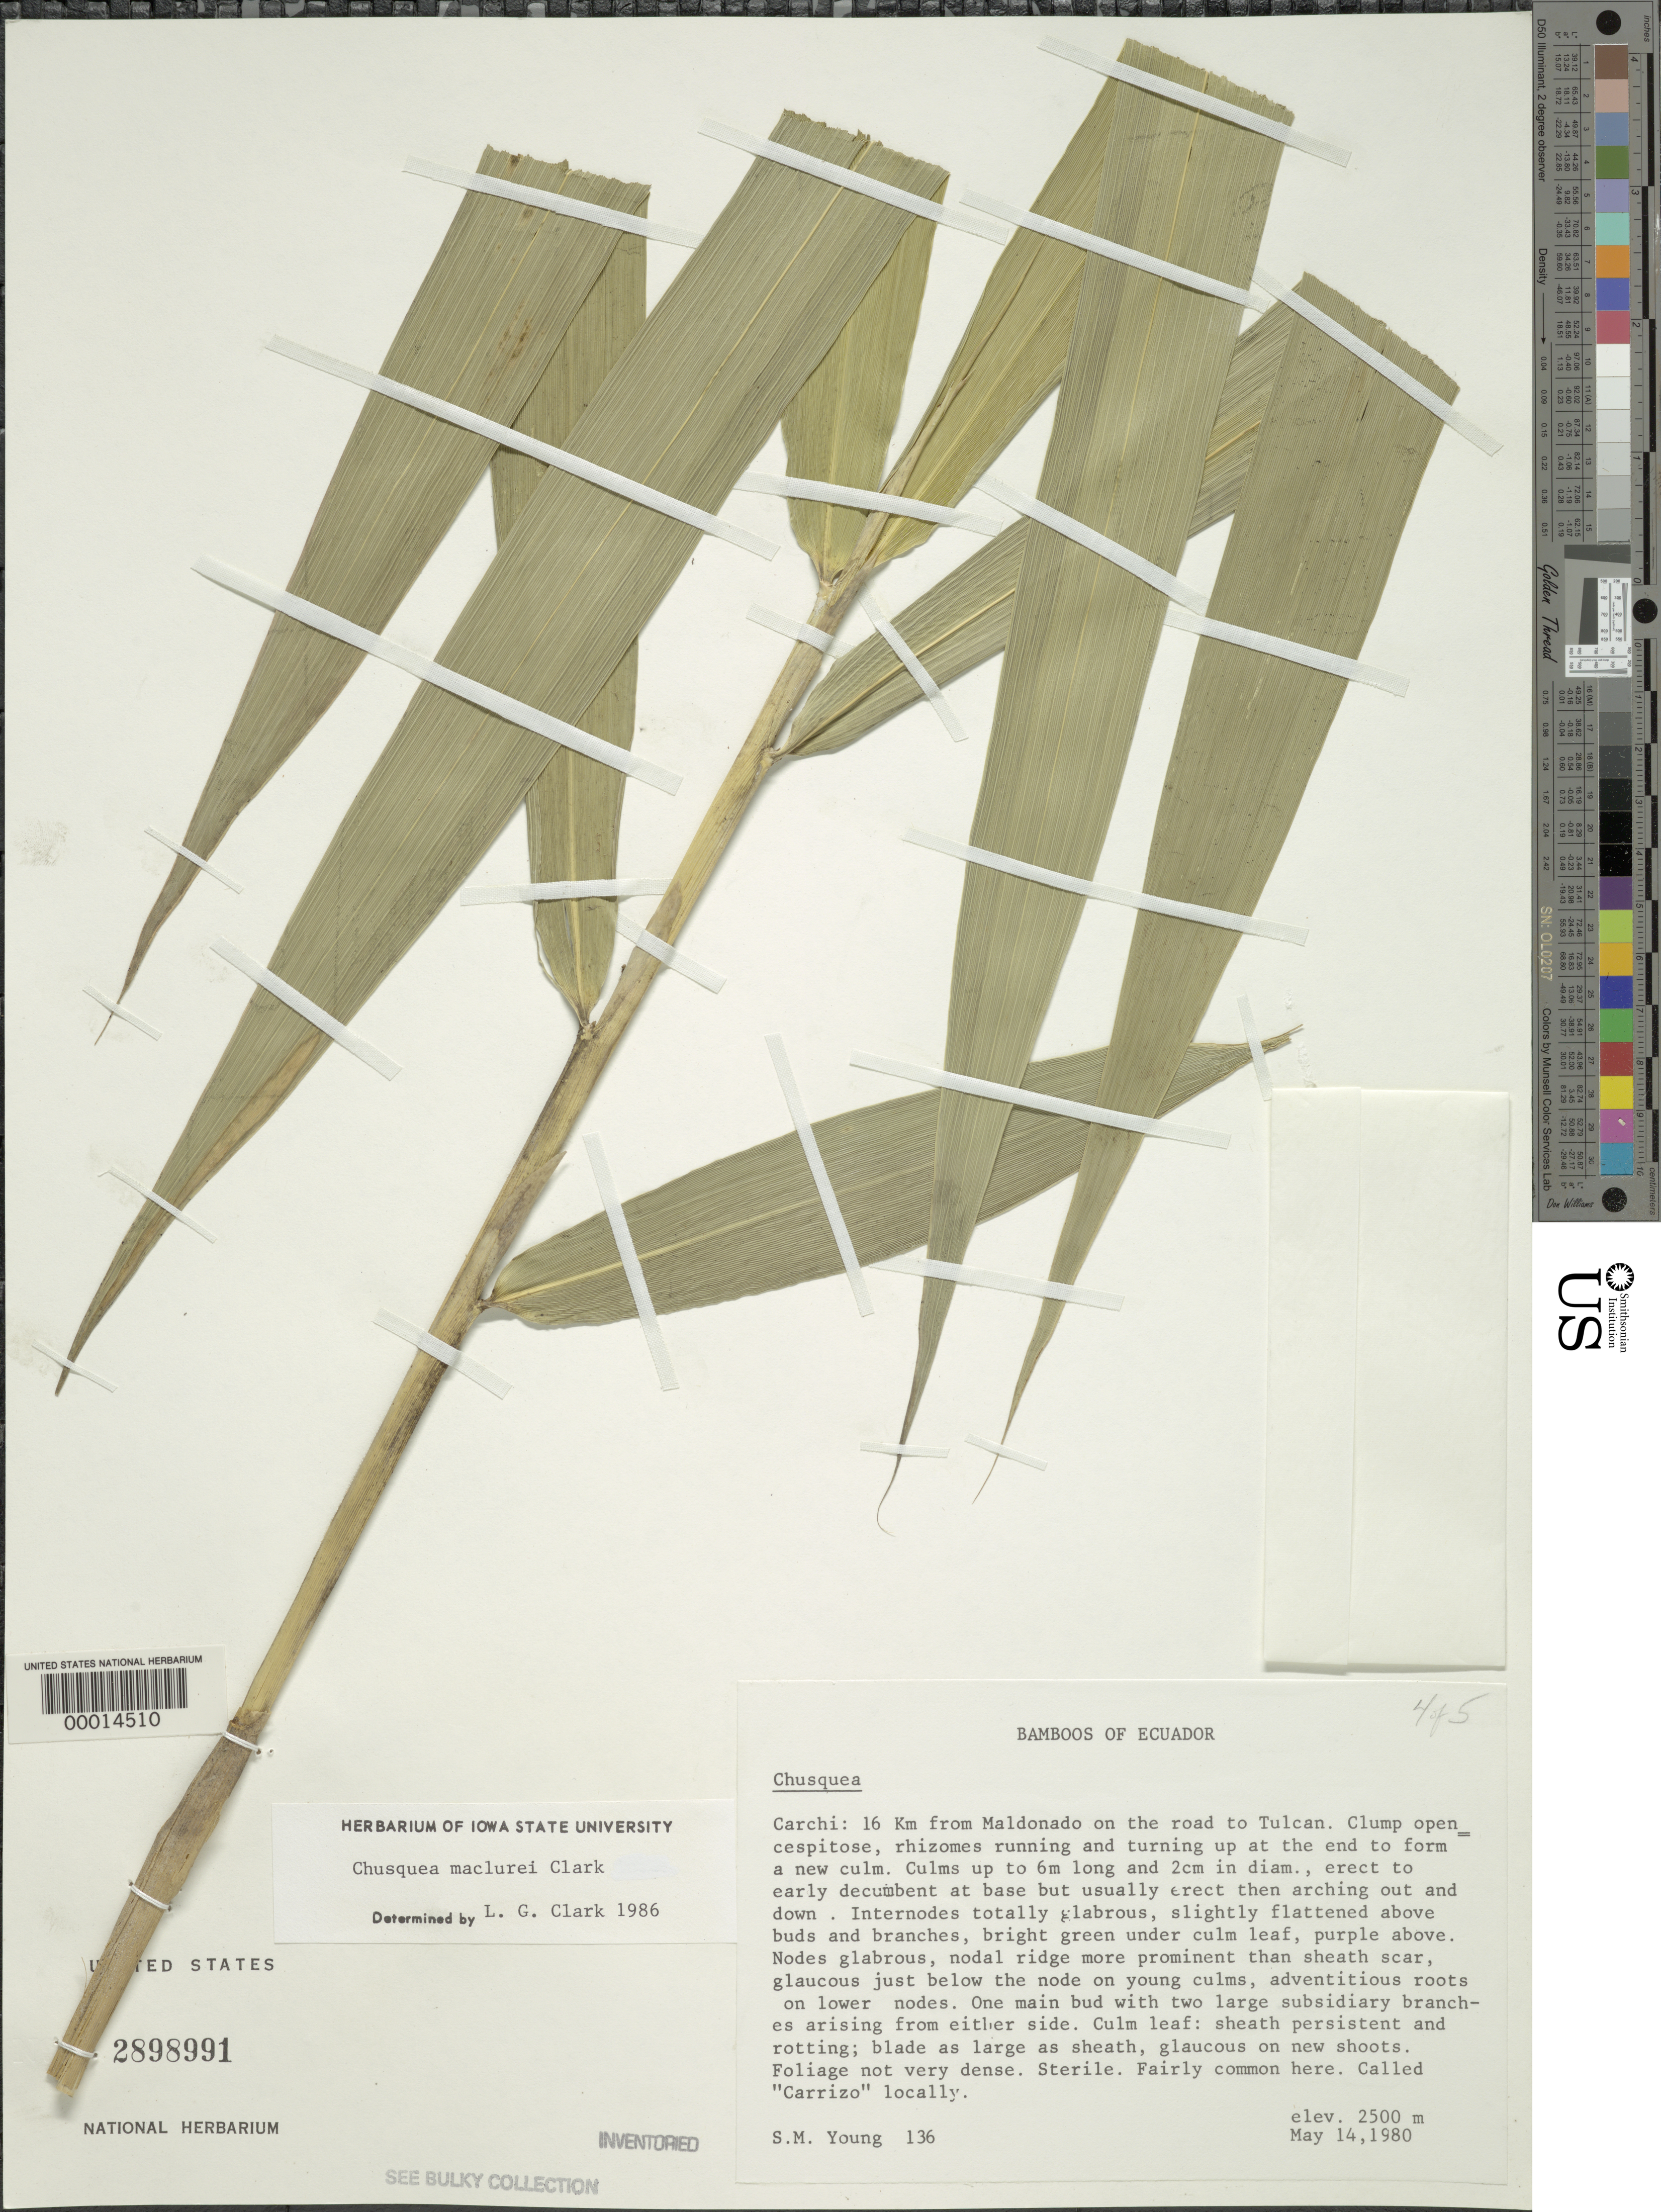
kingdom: Plantae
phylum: Tracheophyta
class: Liliopsida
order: Poales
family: Poaceae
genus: Chusquea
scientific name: Chusquea maclurei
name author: L.G. Clark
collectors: S. Young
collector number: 136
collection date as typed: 14 May 1980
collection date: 1980-05-14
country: Ecuador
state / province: Carchi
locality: Maldonado/Tulcan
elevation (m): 2500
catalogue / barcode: US 2898991